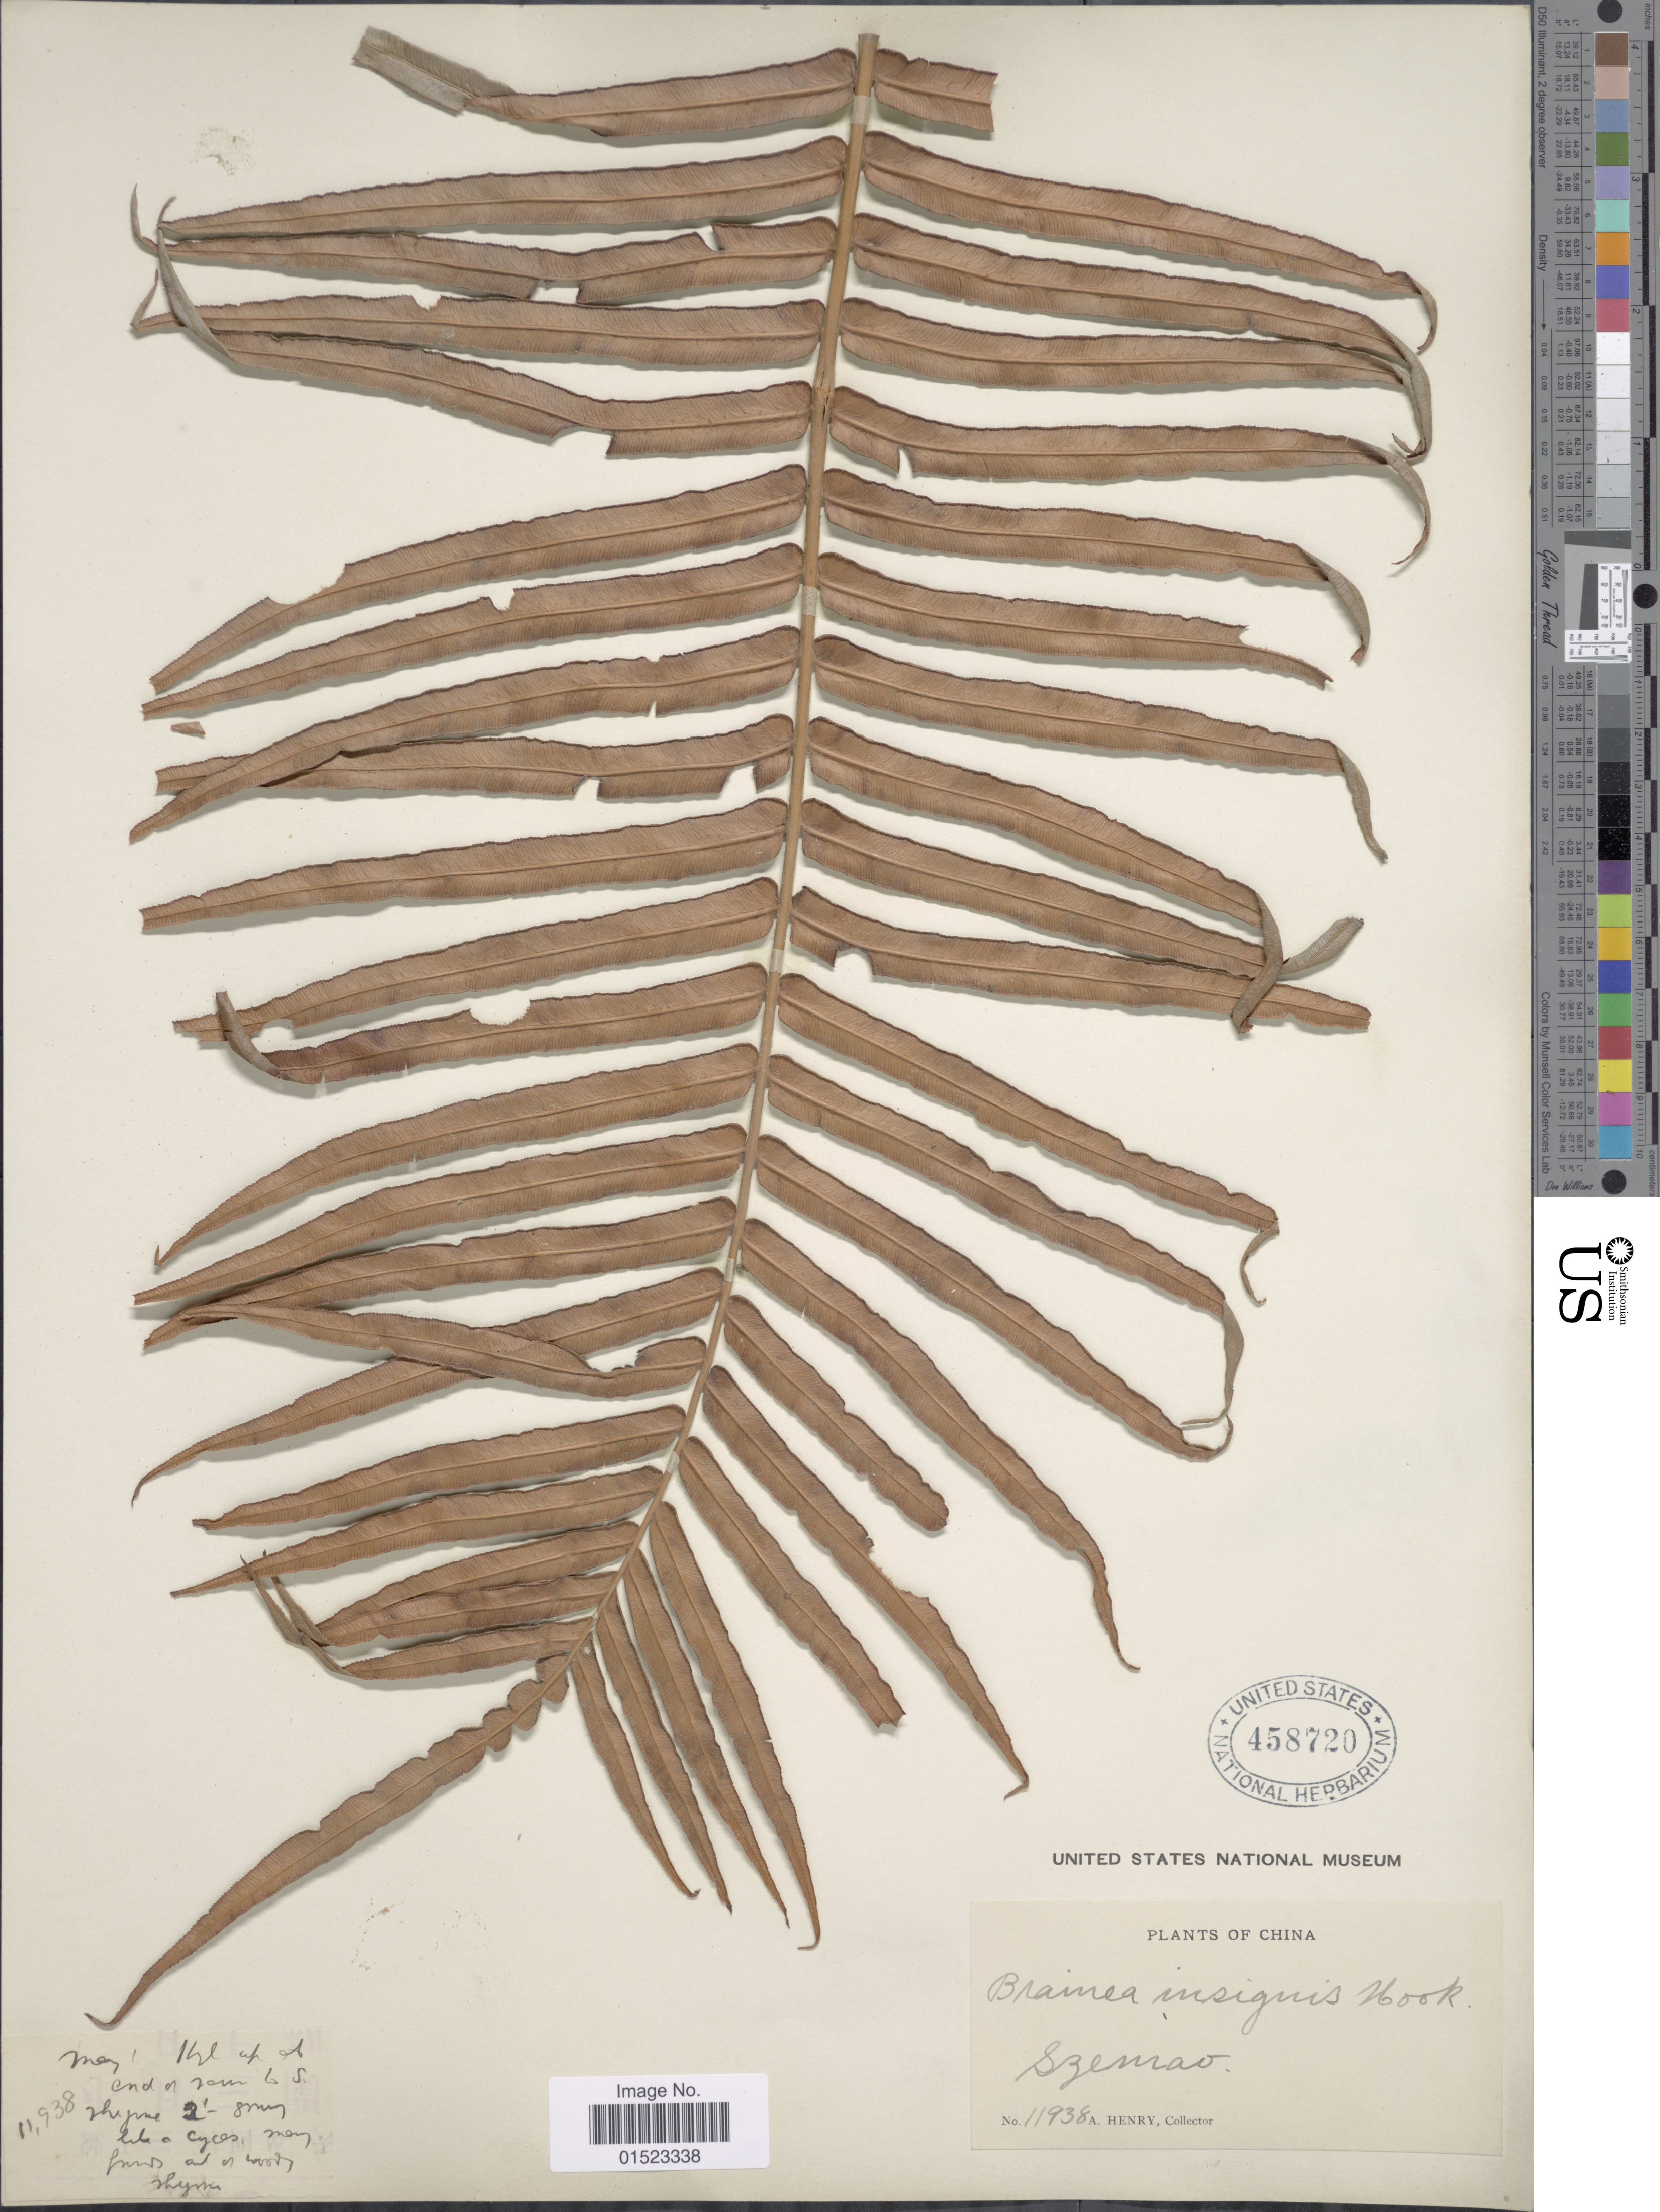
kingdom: Plantae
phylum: Tracheophyta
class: Polypodiopsida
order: Polypodiales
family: Blechnaceae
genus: Brainea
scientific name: Brainea insignis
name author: (Hook.) J. Sm.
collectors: A. Henry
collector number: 11938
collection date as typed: May 1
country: China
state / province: Yunnan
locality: Szemao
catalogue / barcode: US 458720